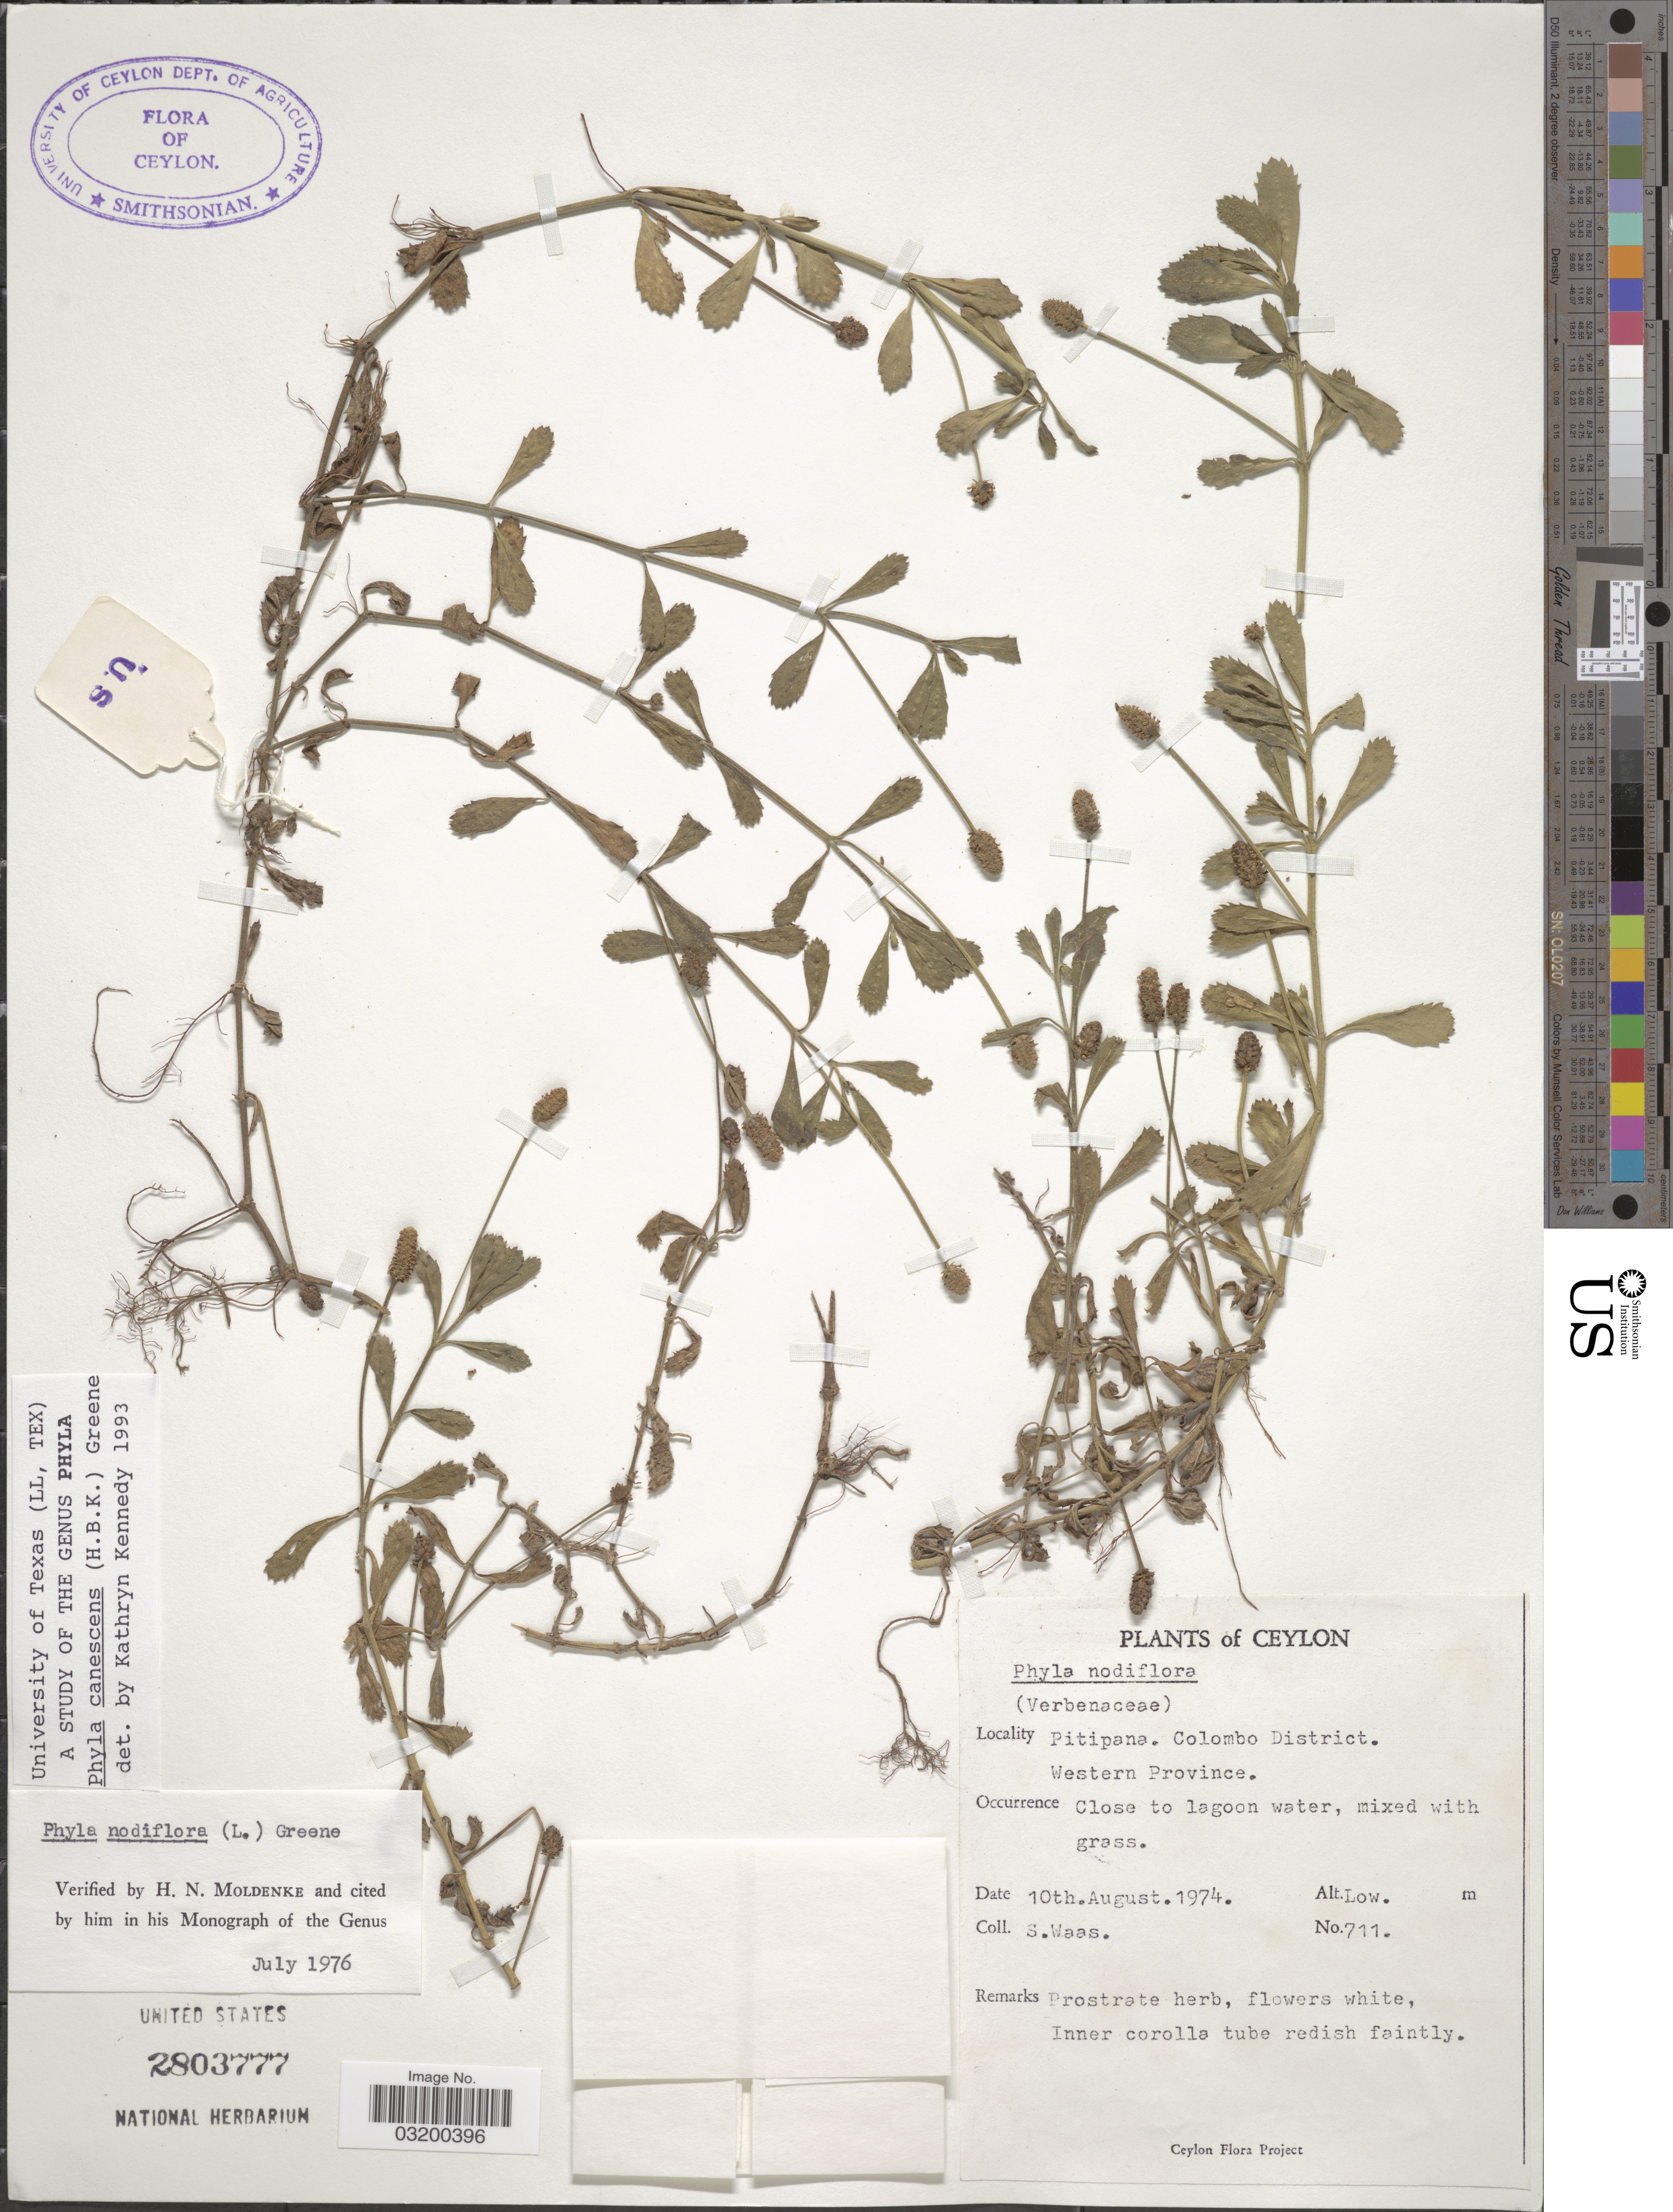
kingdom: Plantae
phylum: Tracheophyta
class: Magnoliopsida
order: Lamiales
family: Verbenaceae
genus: Phyla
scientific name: Phyla canescens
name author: (Kunth) S.W. Greene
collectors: S. Waas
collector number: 711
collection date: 1974-08-10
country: Sri Lanka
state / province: Western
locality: Ceylon. Pitipana. Colombo District. Western Province.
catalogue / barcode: US 2803777